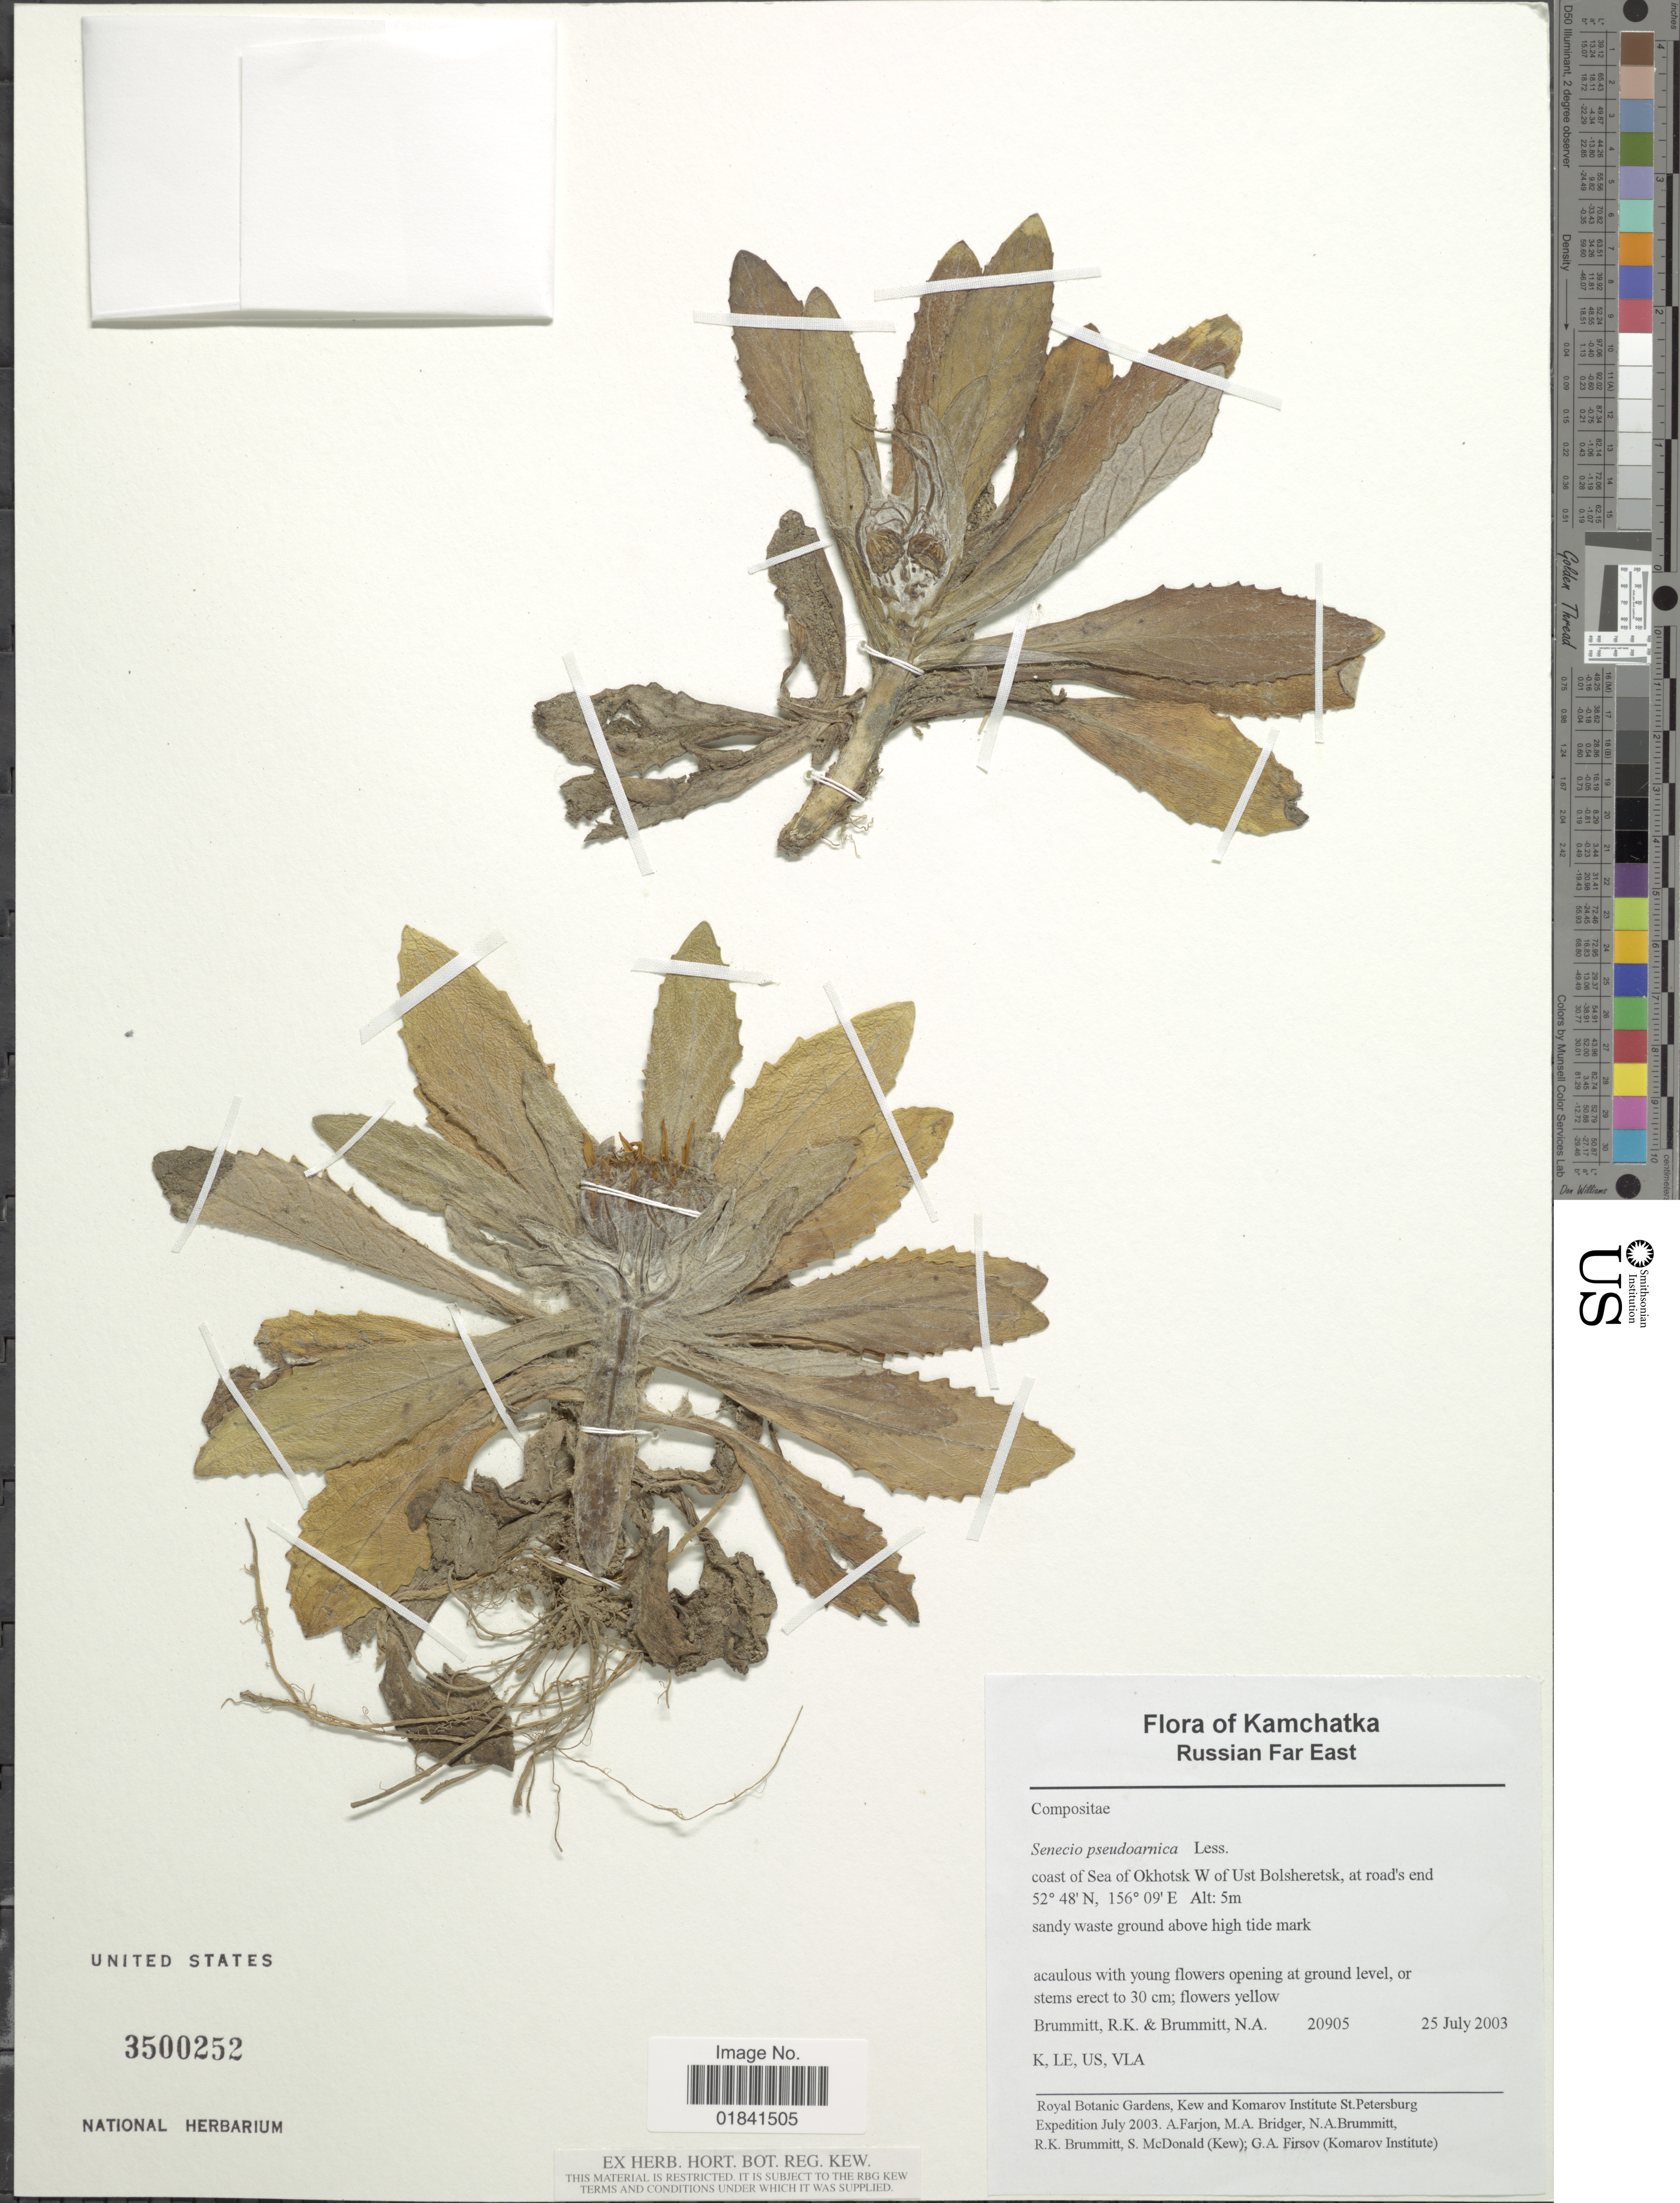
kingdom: Plantae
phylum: Tracheophyta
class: Magnoliopsida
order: Asterales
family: Asteraceae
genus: Senecio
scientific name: Senecio pseudoarnica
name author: Less.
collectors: R. K. Brummitt & N. A . Brummitt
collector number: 20905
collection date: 2003-07-25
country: Russian Federation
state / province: Kamchatka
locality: Russian Far East, coast of Sea of Okhotsk W of Ust Bolsheretsk, at road's end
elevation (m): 5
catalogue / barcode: US 3500252